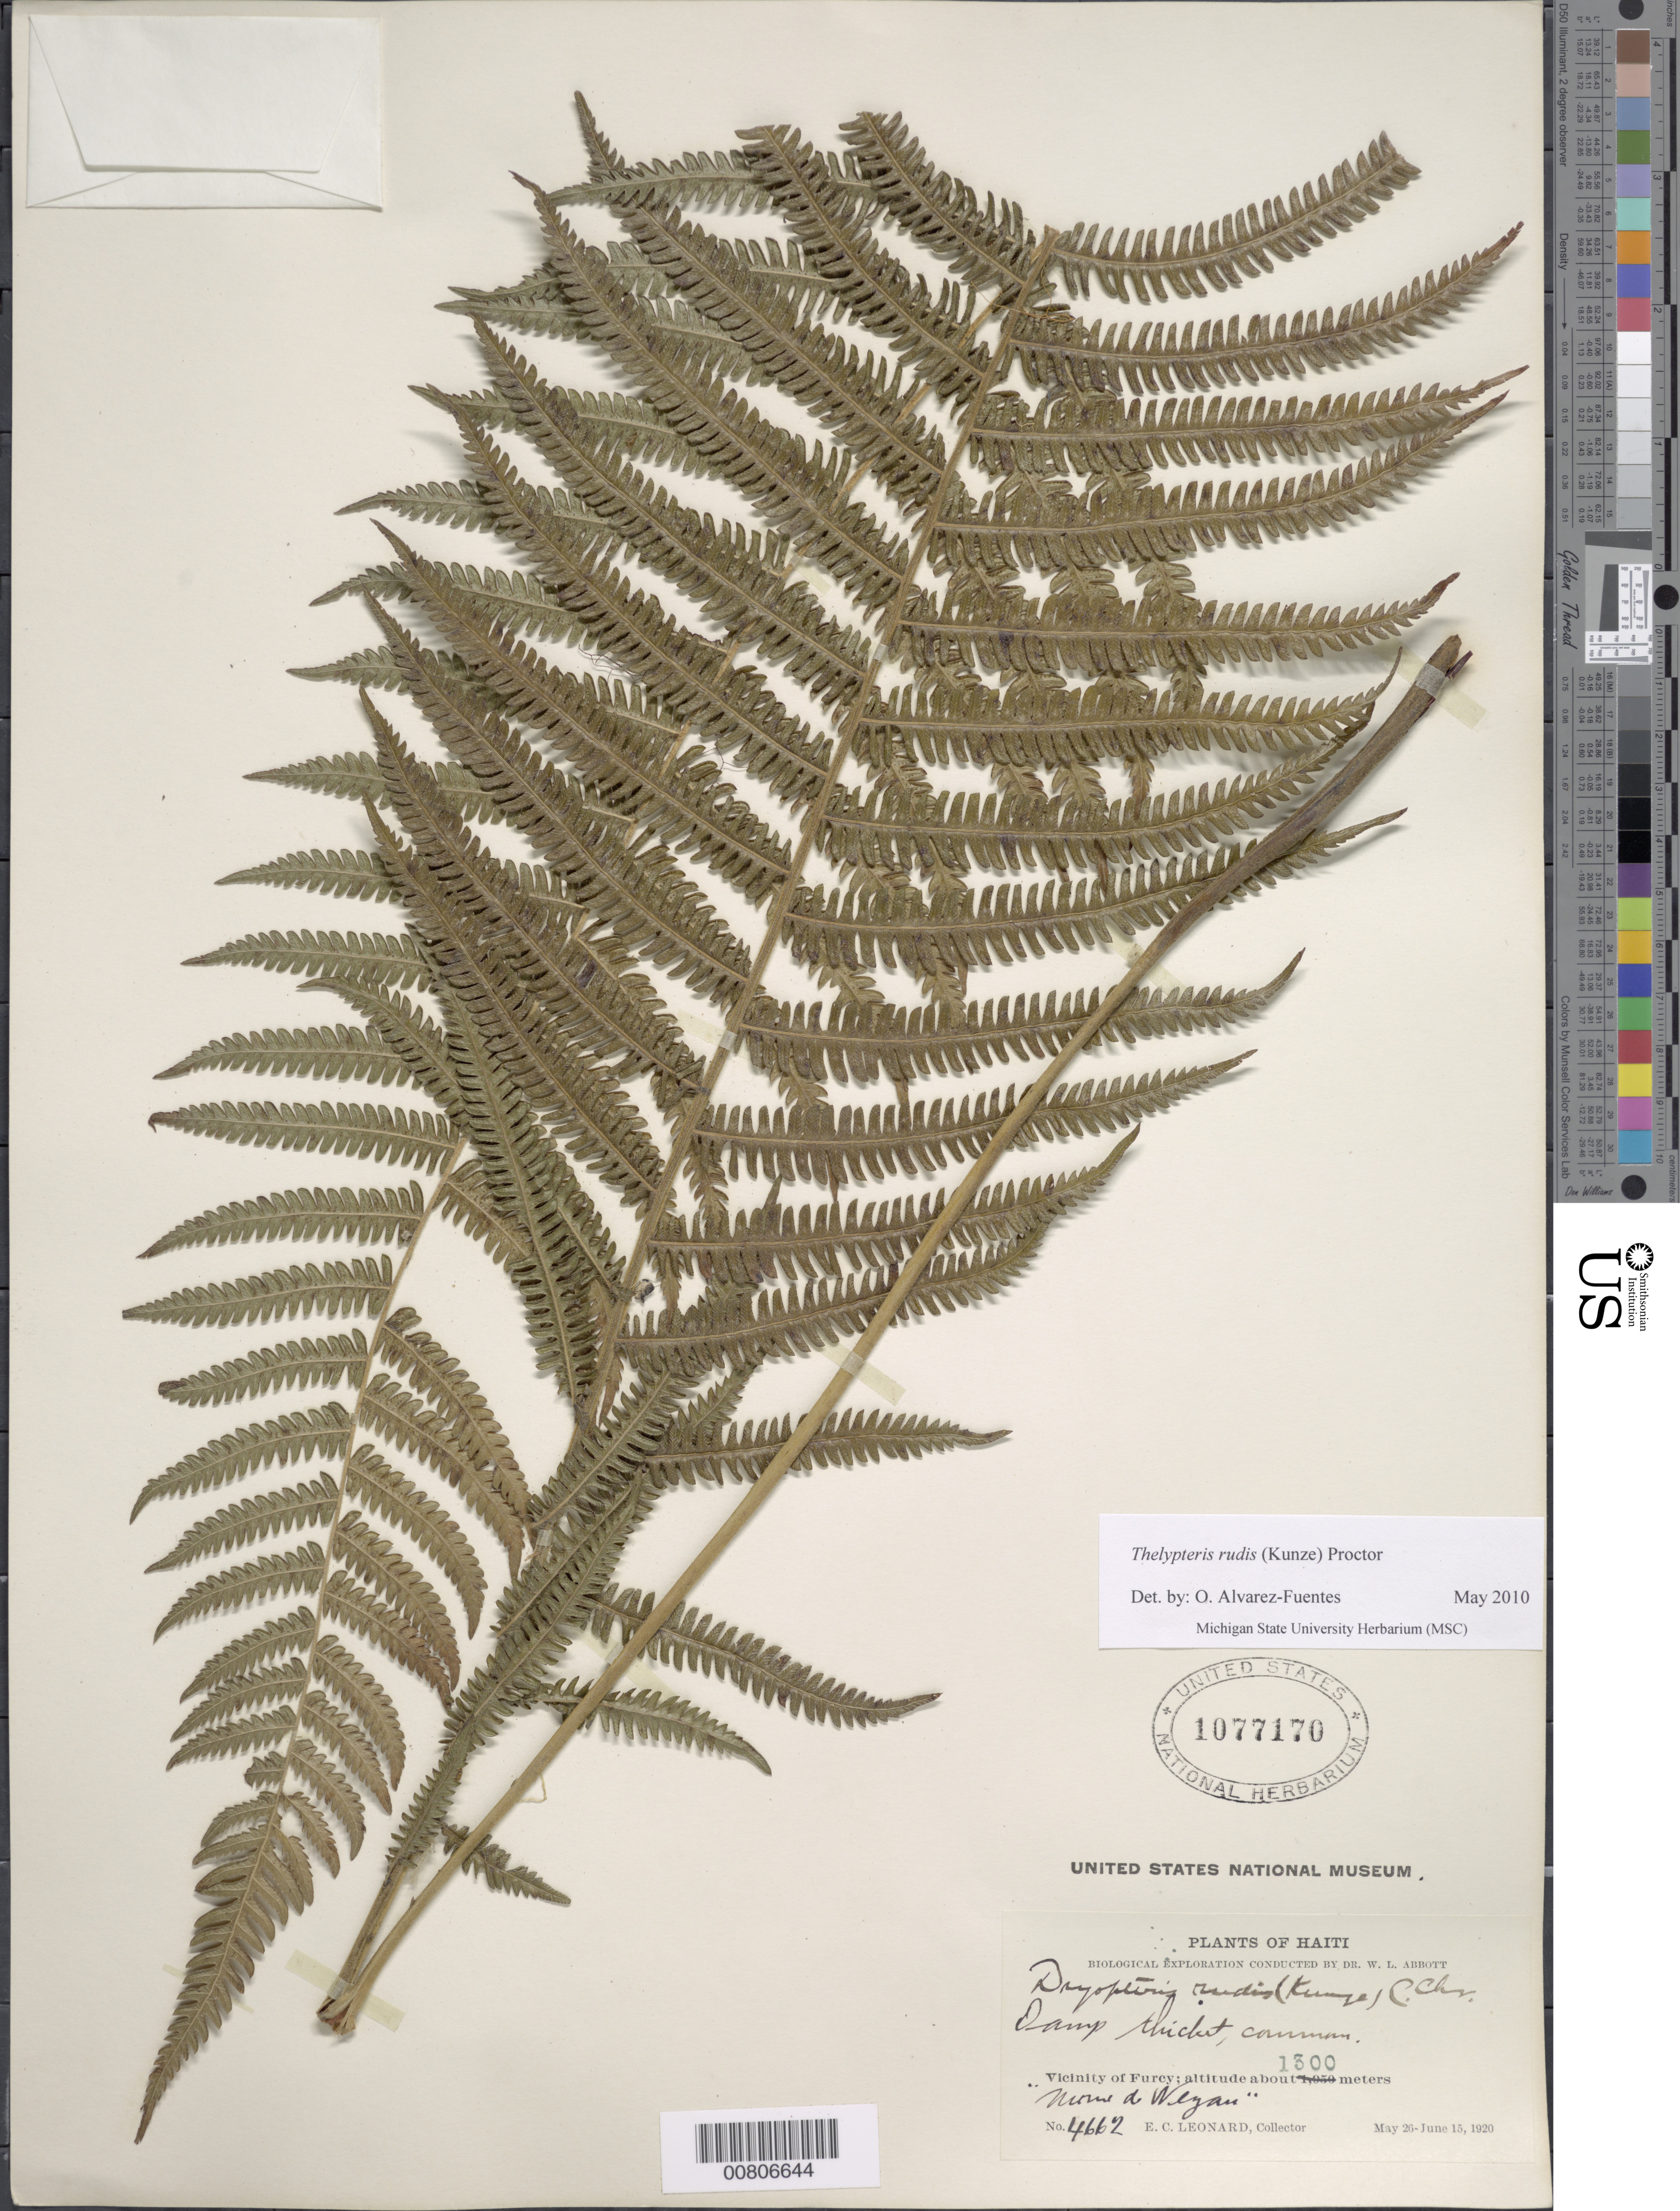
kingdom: Plantae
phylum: Tracheophyta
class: Polypodiopsida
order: Polypodiales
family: Thelypteridaceae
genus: Amauropelta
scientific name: Amauropelta rudis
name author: (Kunze) Pic. Serm.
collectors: E. C. Leonard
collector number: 4662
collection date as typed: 26 May 1920 to 15 Jun 1920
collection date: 1920-05-26/1920-06-15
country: Haiti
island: Hispaniola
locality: Furcy vicinity, Morne de Weyan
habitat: Damp thicket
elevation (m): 1300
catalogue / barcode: US 1077170